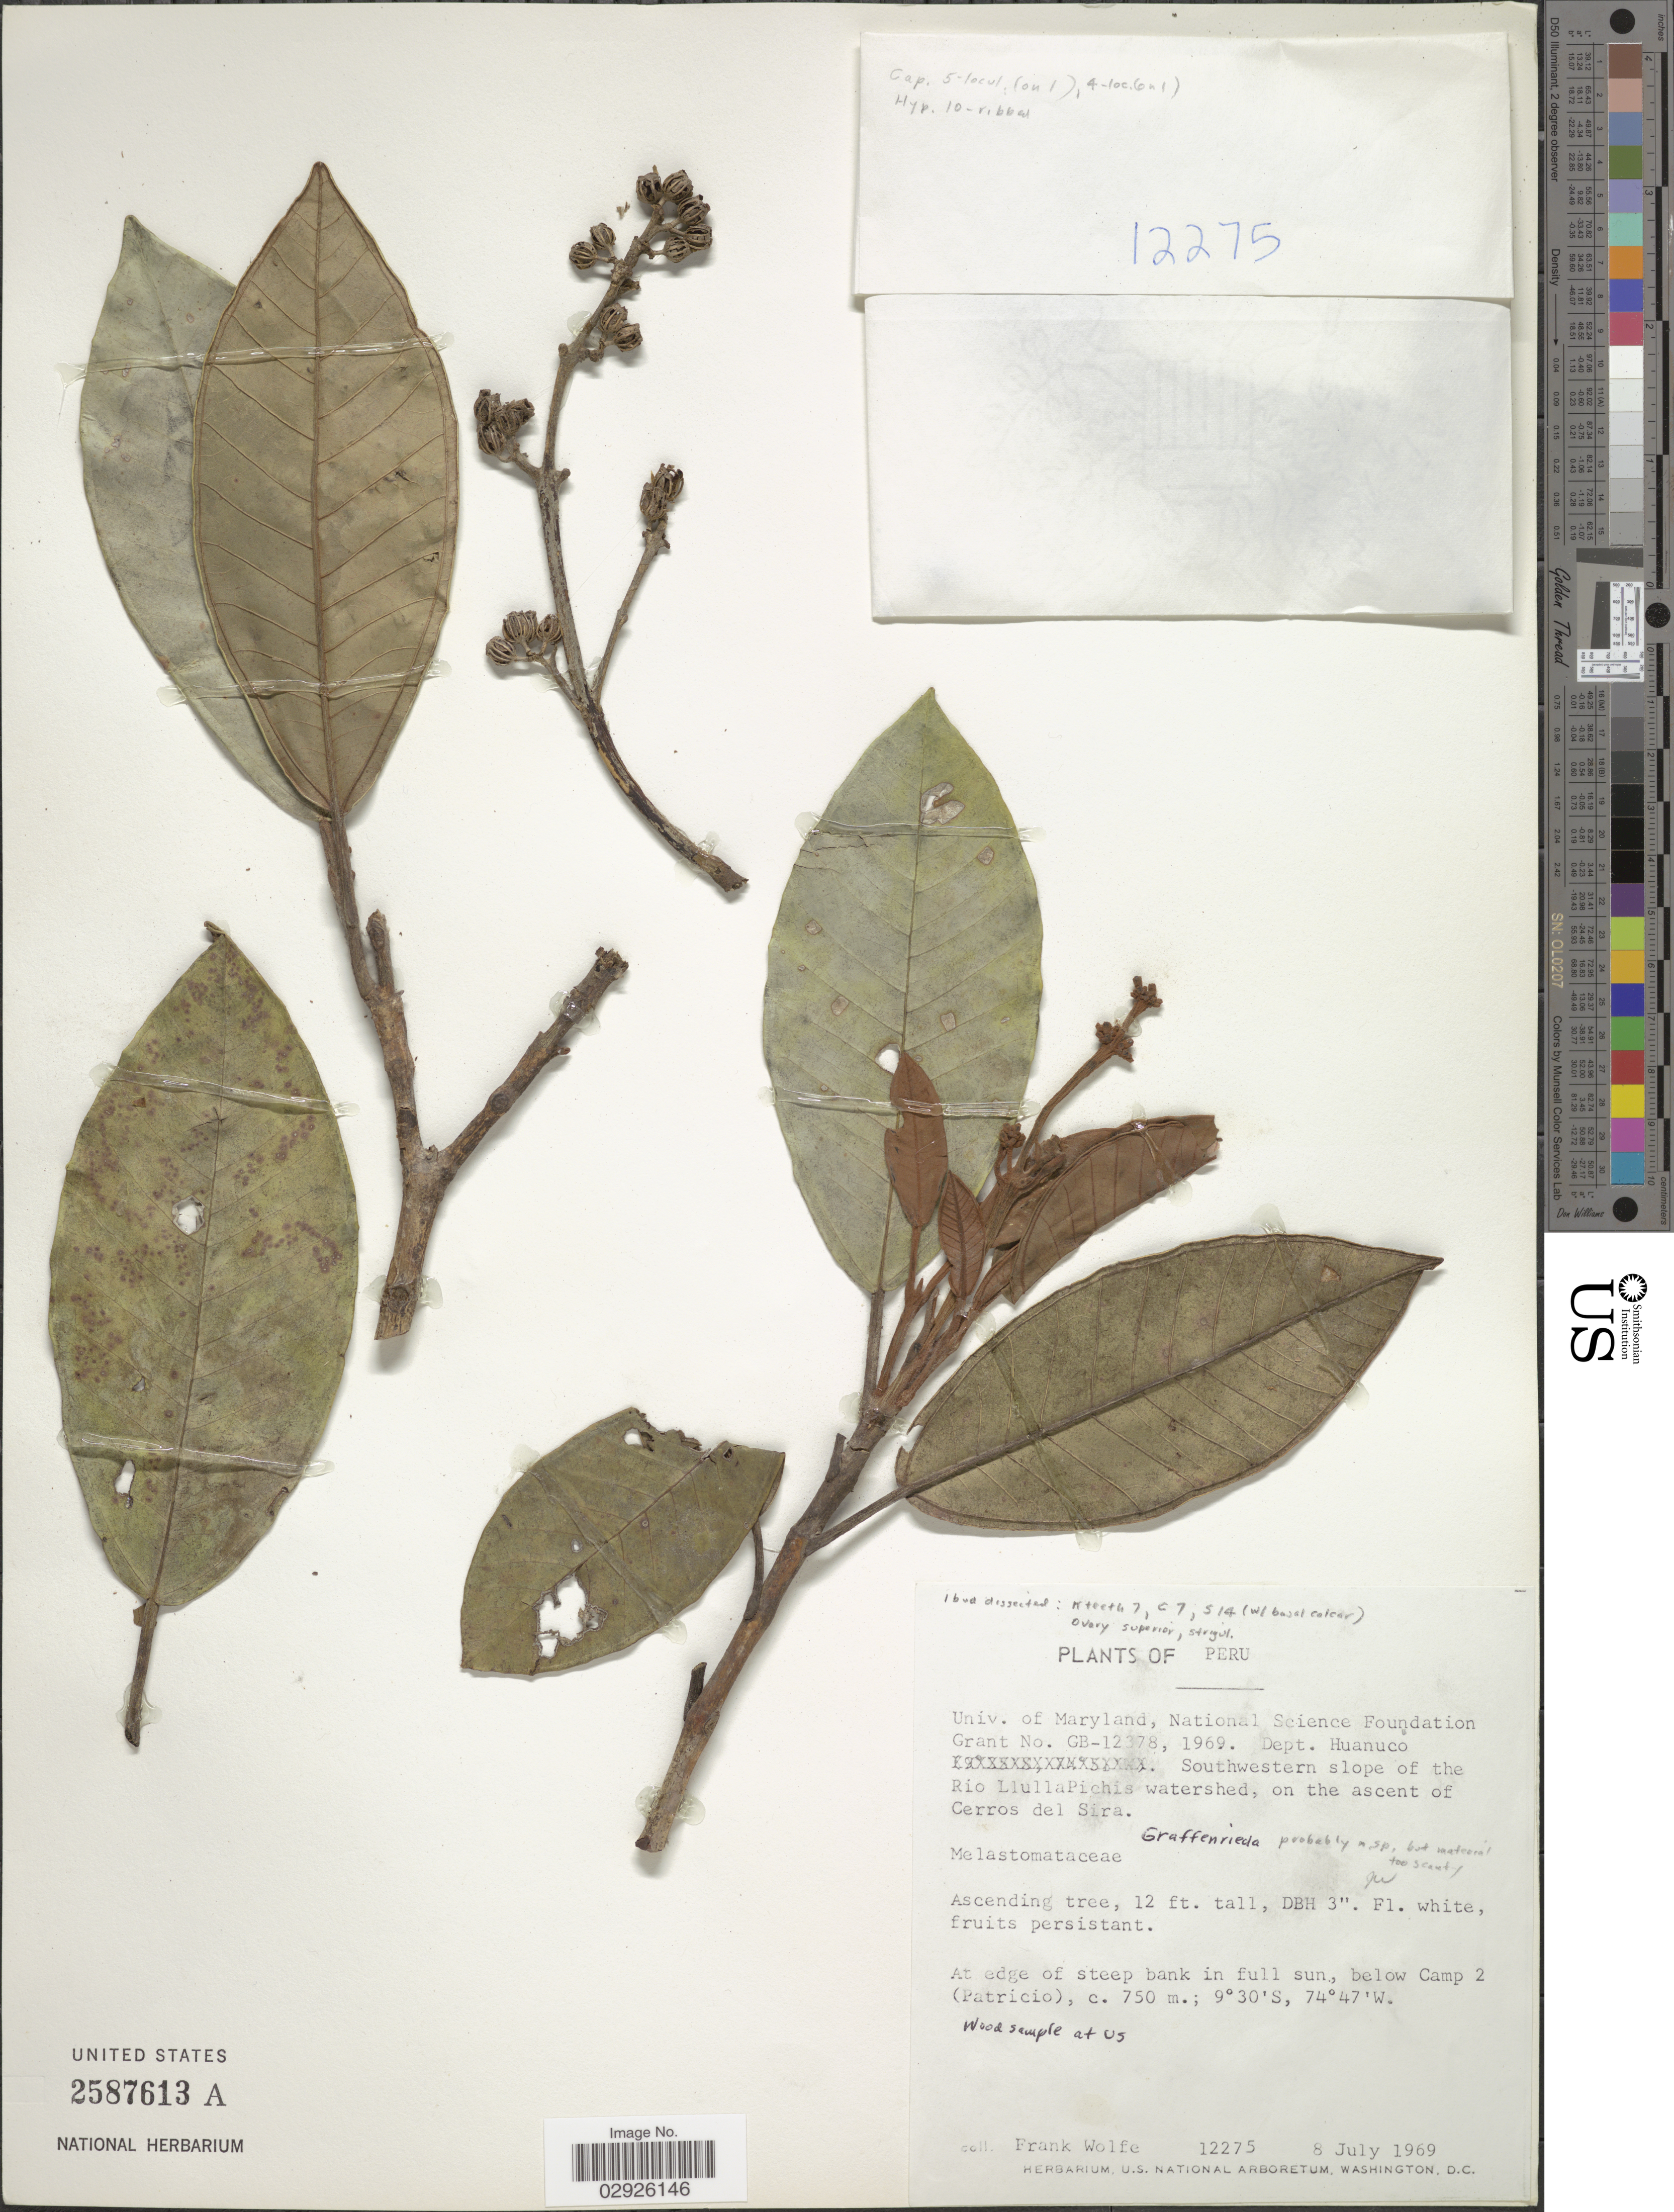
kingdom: Plantae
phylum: Tracheophyta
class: Magnoliopsida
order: Myrtales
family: Melastomataceae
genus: Graffenrieda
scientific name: Graffenrieda limbata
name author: Triana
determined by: Murillo, J. S.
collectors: F. Wolfe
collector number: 12275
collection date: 1969-07-08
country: Peru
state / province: Huánuco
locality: Dept. Huanuco. Southwestern slope of the Rio LlullaPichis watershed, on the ascent of Cerros del Sira. At edge of steep bank in full sun, below Camp 2 (Patricio).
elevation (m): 750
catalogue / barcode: US 2587613A